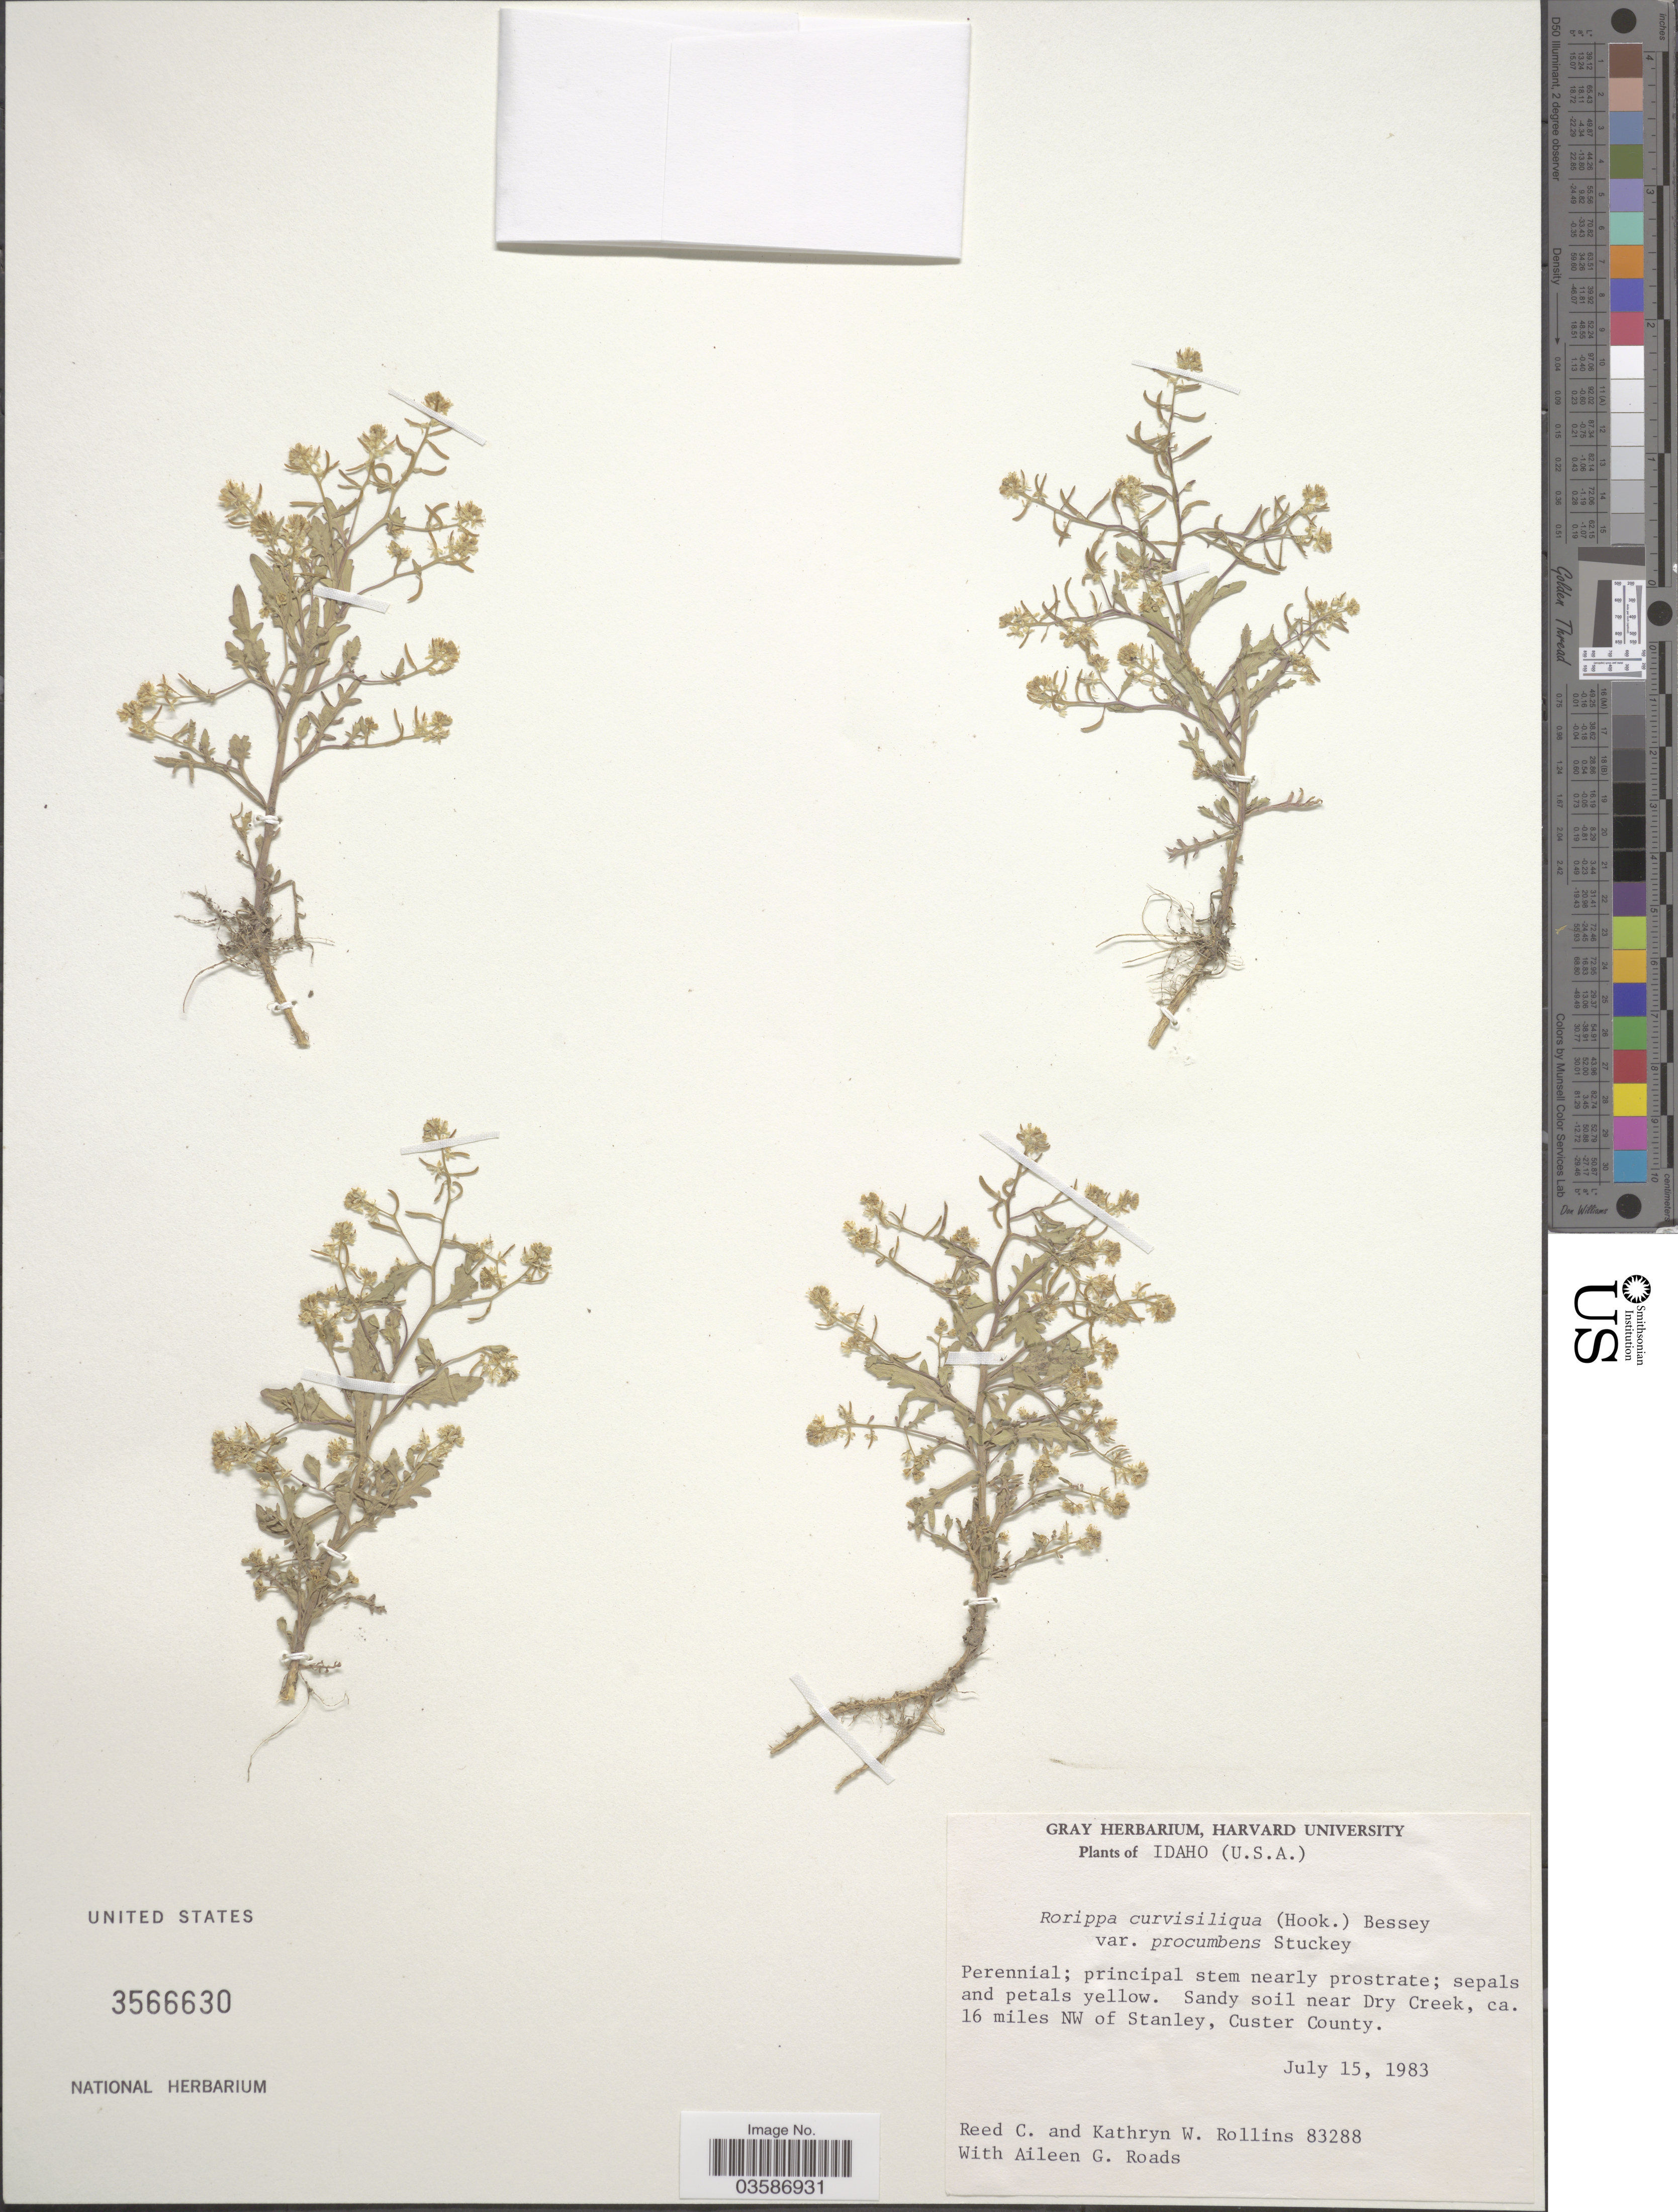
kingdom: Plantae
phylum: Tracheophyta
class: Magnoliopsida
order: Brassicales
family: Brassicaceae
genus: Rorippa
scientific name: Rorippa curvisiliqua var. procumbens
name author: Stuckey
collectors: R. C. Rollins, K. W. Rollins & A. Roads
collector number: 83288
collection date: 1983-07-15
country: United States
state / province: Idaho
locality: Sandy soil near Dry Creek, ca. 16 miles NW of Stanley, Custer County.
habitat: sandy soil near creek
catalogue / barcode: US 3566630